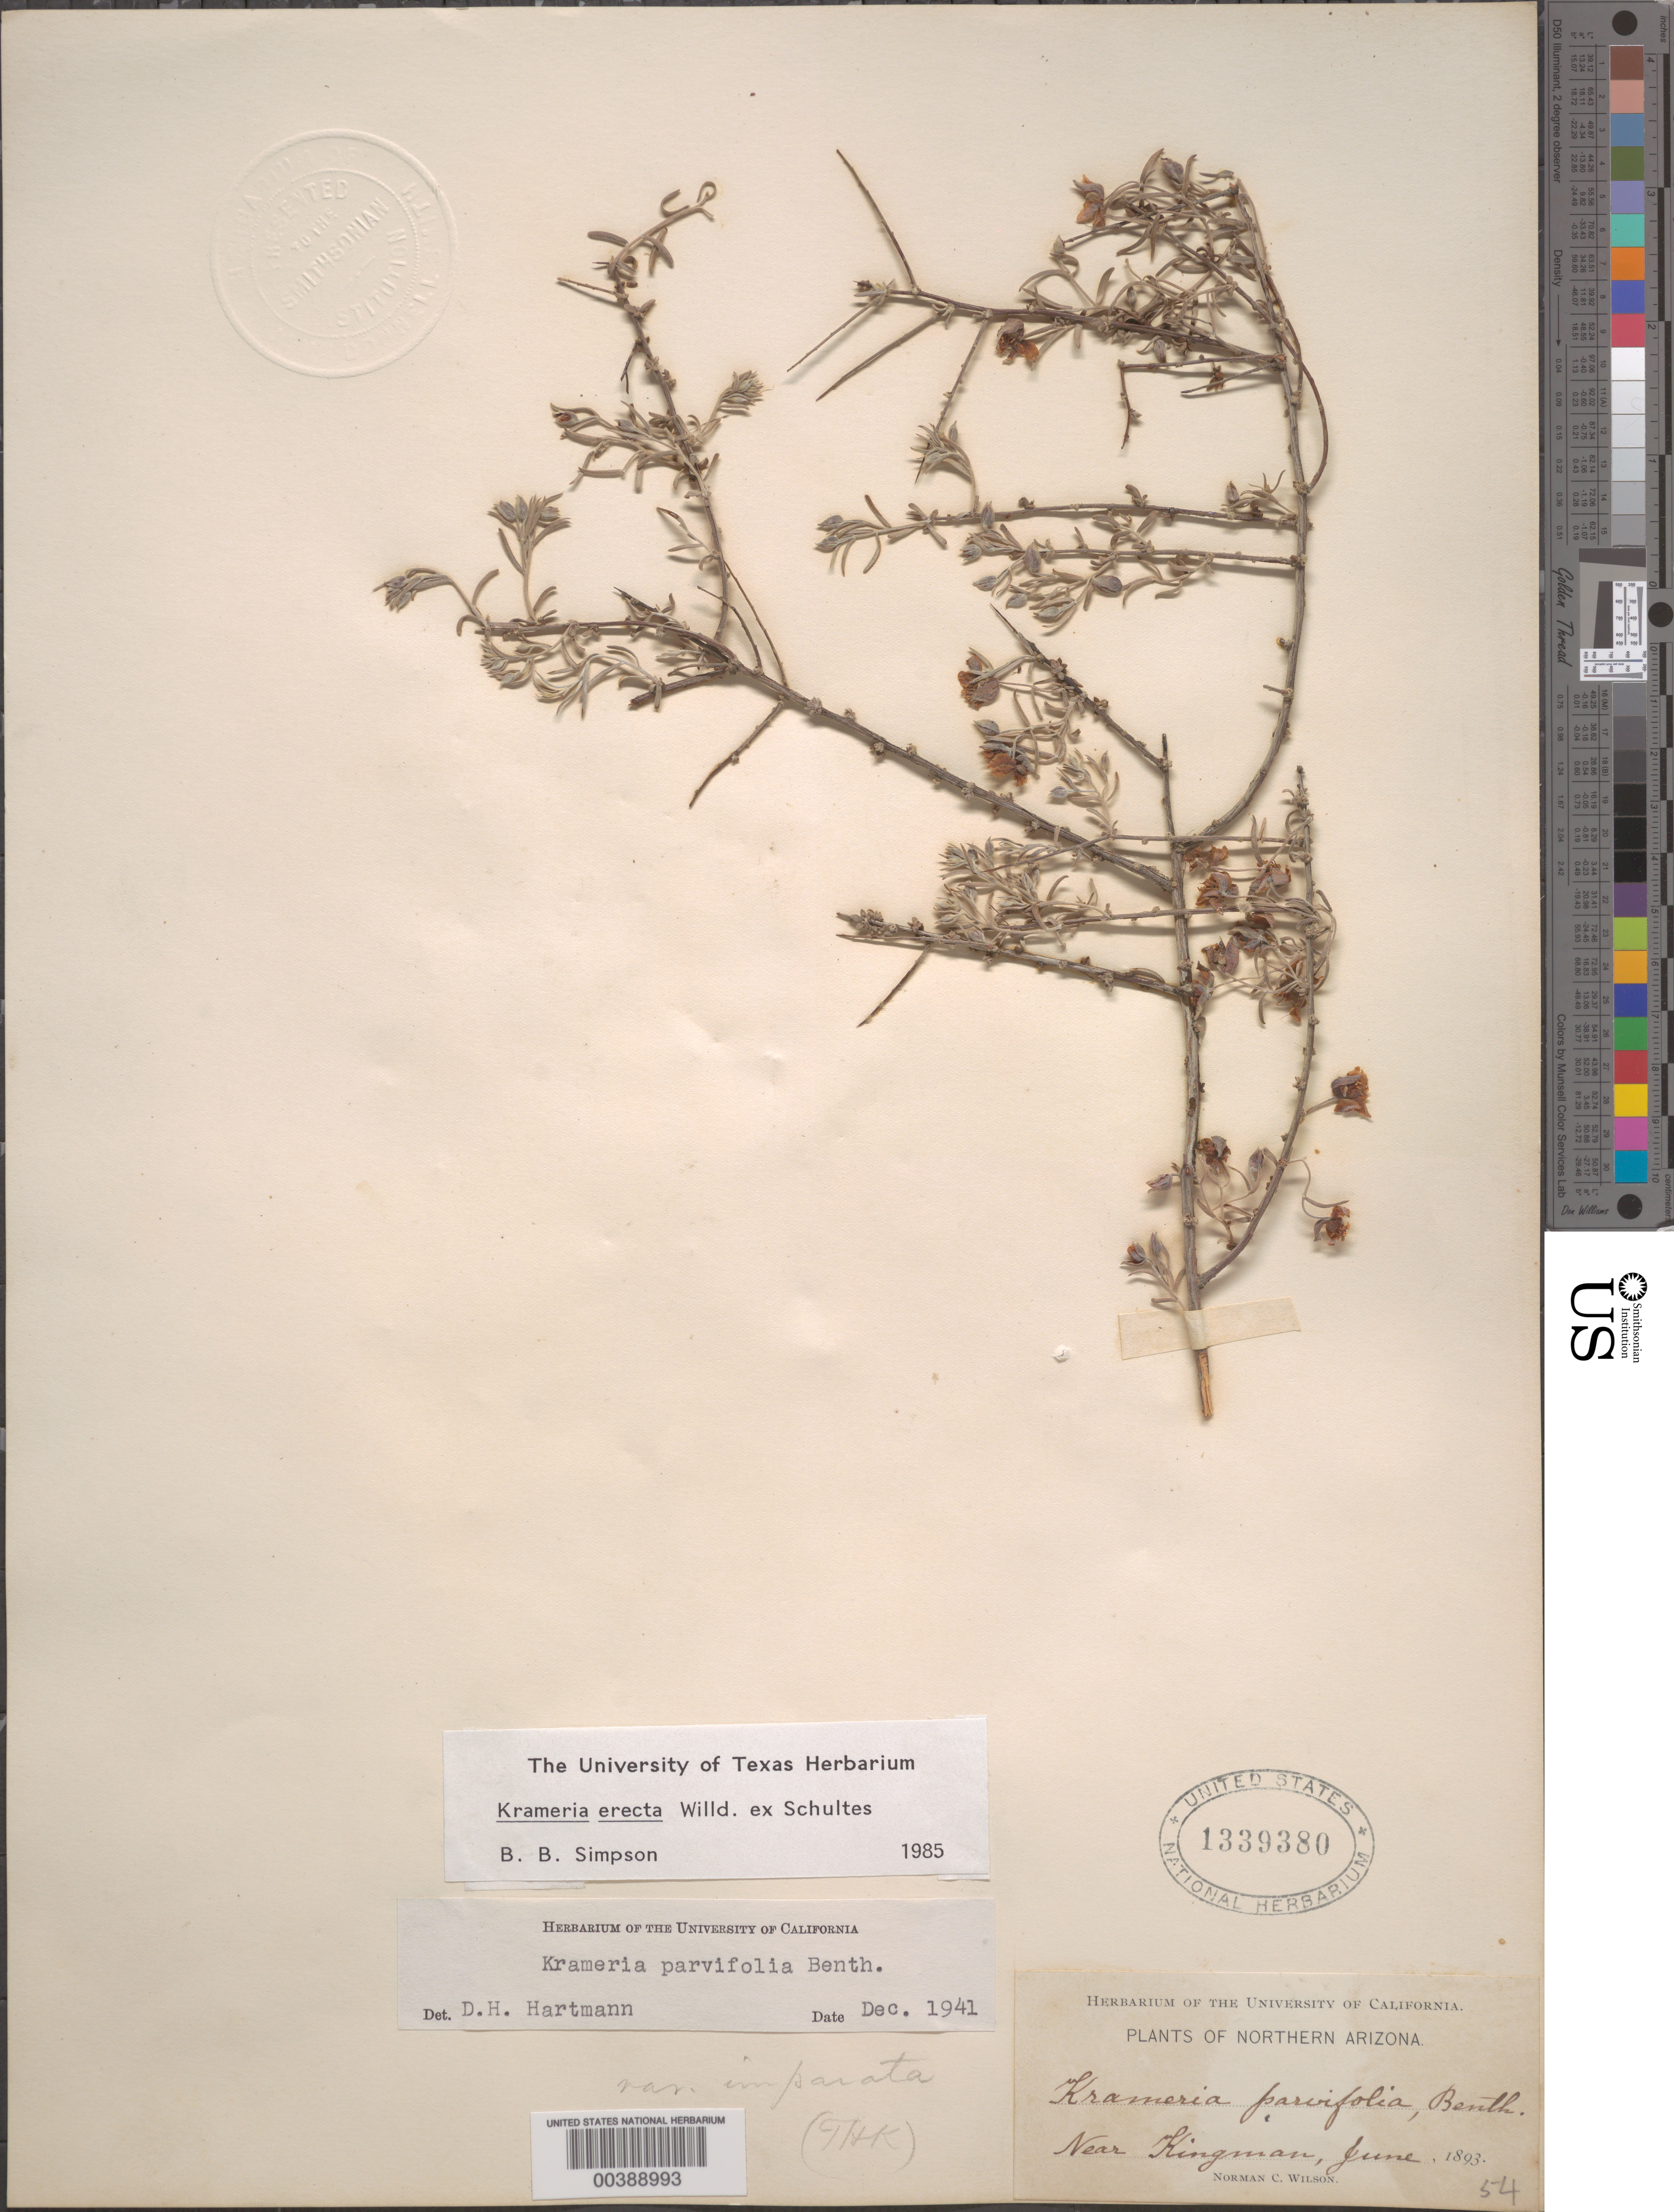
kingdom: Plantae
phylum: Tracheophyta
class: Magnoliopsida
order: Zygophyllales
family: Krameriaceae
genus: Krameria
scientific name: Krameria glandulosa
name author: Rose & J.H. Painter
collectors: N. C. Wilson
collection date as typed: Jun 1893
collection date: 1893-06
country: United States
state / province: Arizona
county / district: Mohave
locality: Near kingman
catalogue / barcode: US 1339380